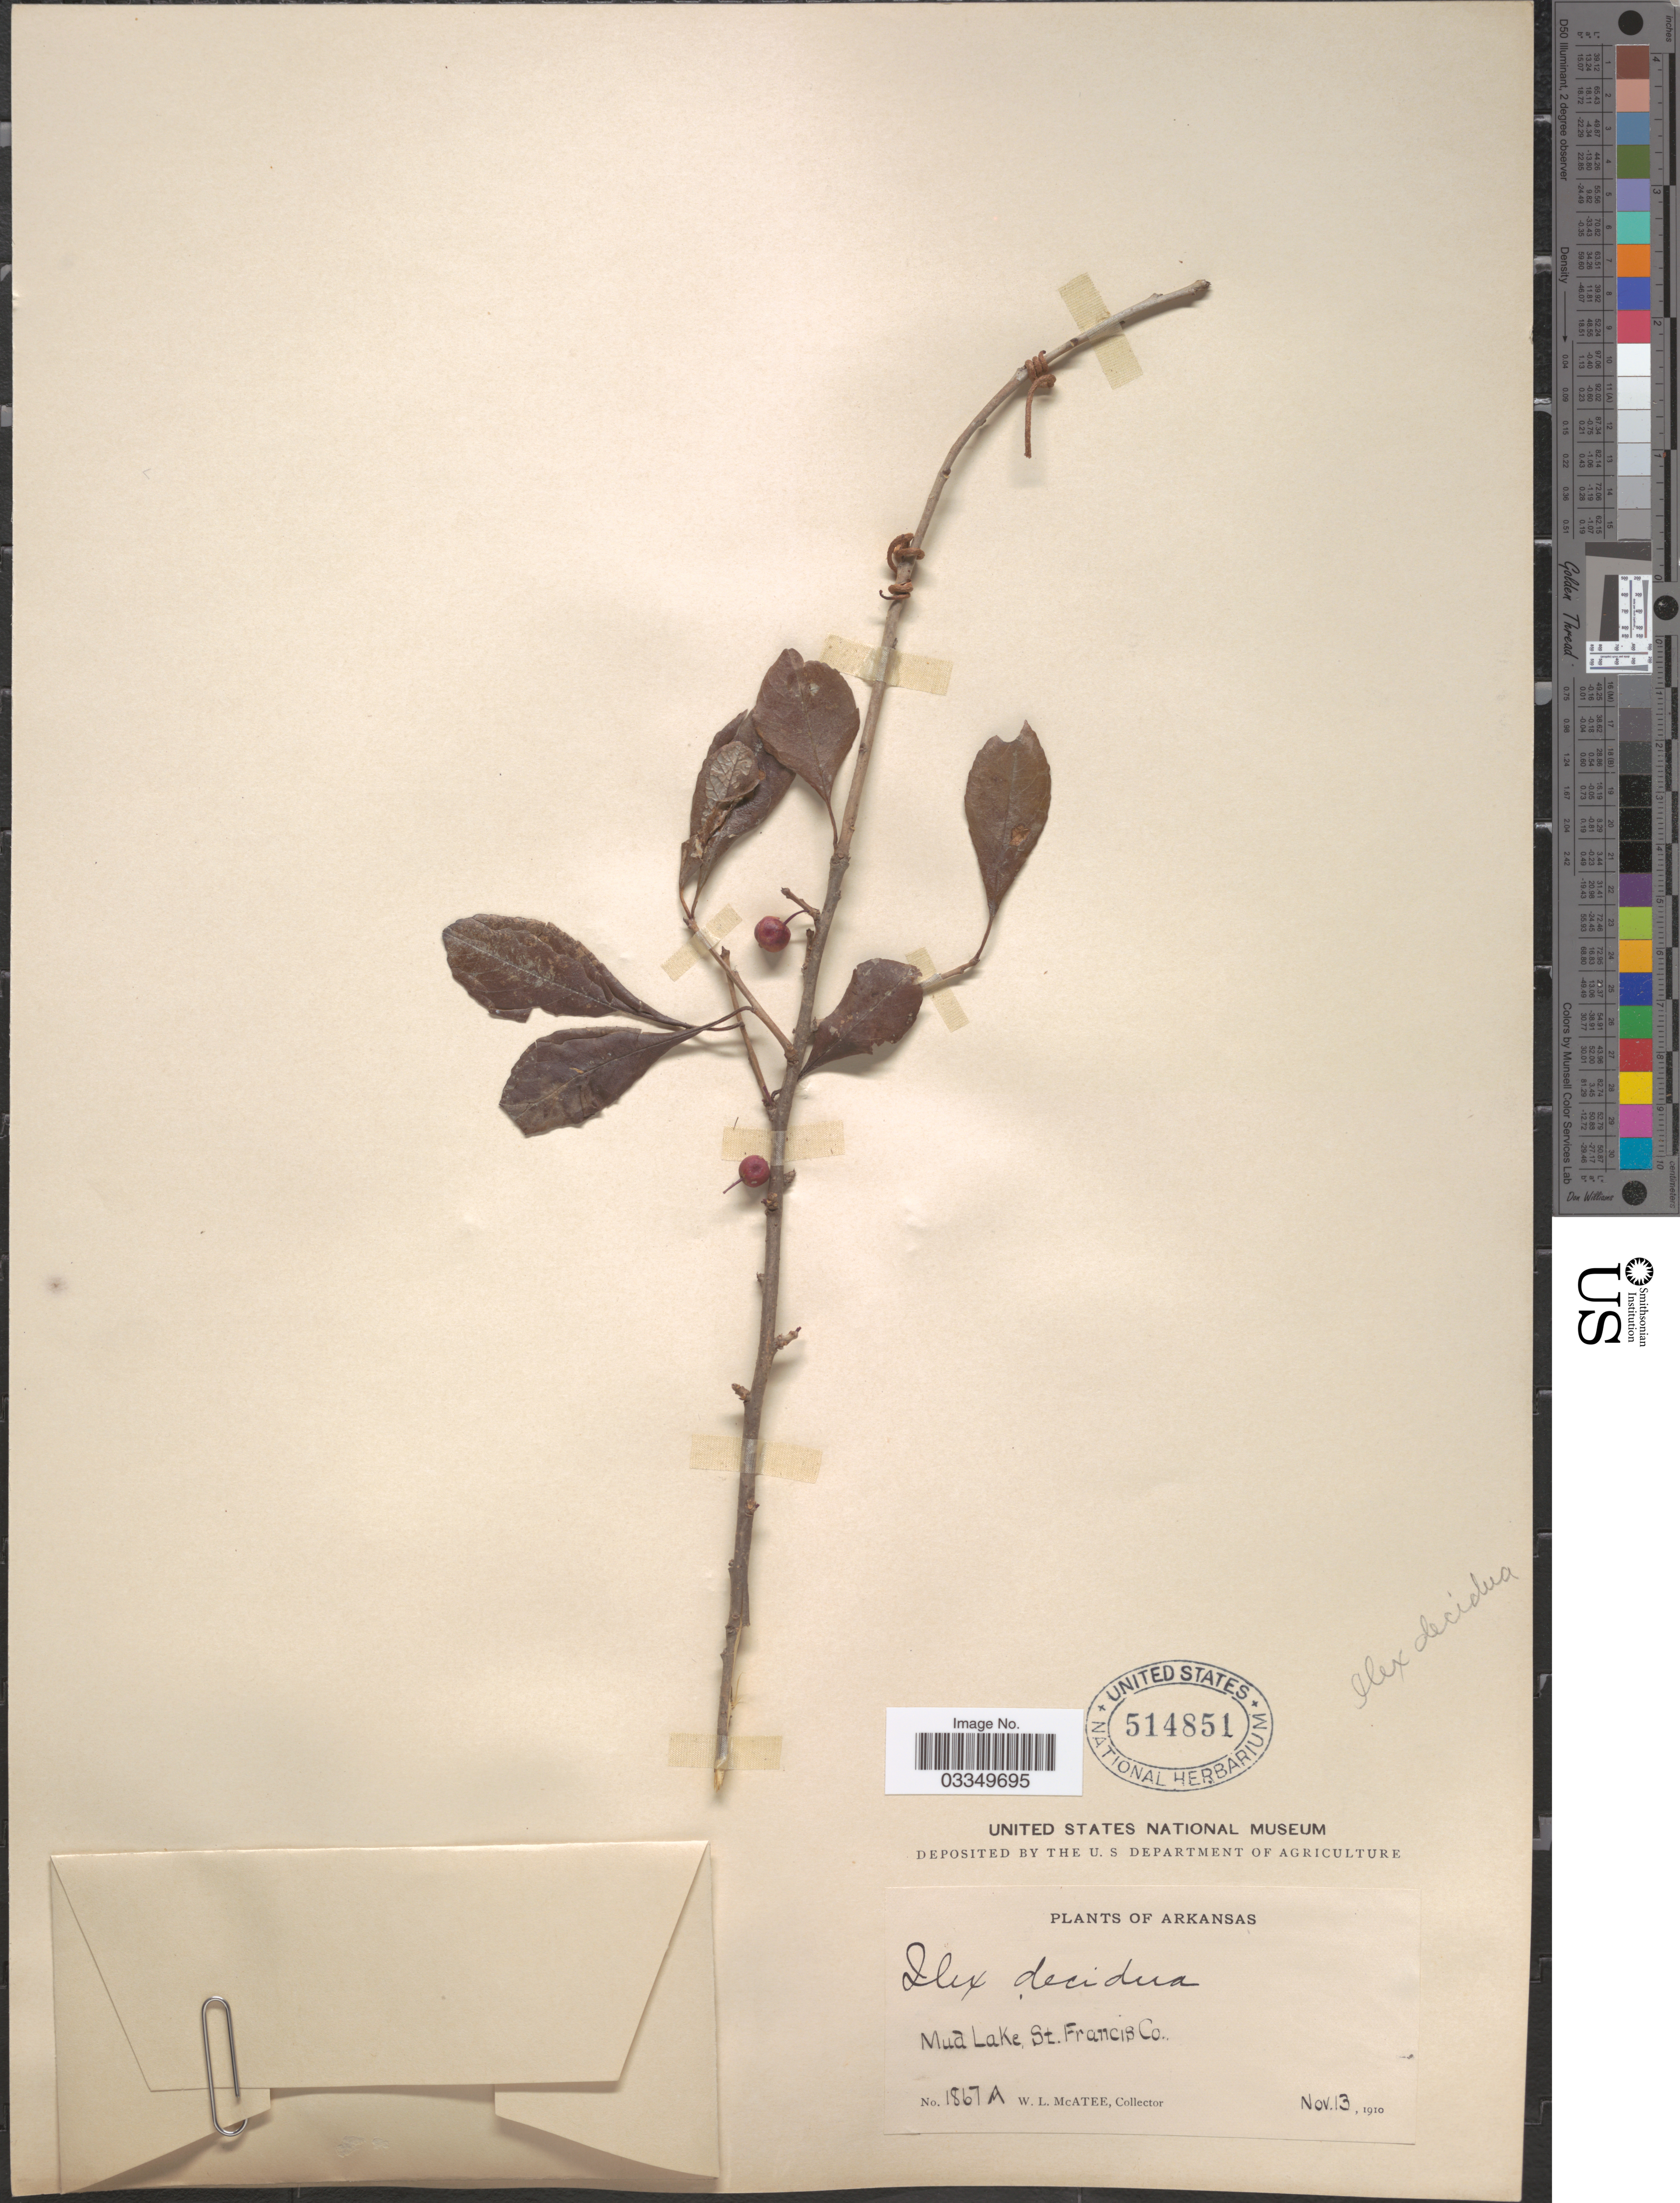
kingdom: Plantae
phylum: Tracheophyta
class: Magnoliopsida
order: Aquifoliales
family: Aquifoliaceae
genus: Ilex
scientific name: Ilex decidua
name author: Walter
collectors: W. McAtee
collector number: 1867A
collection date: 1910-11-13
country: United States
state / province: Arkansas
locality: Mud Lake, St. Francis Co.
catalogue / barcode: US 514851